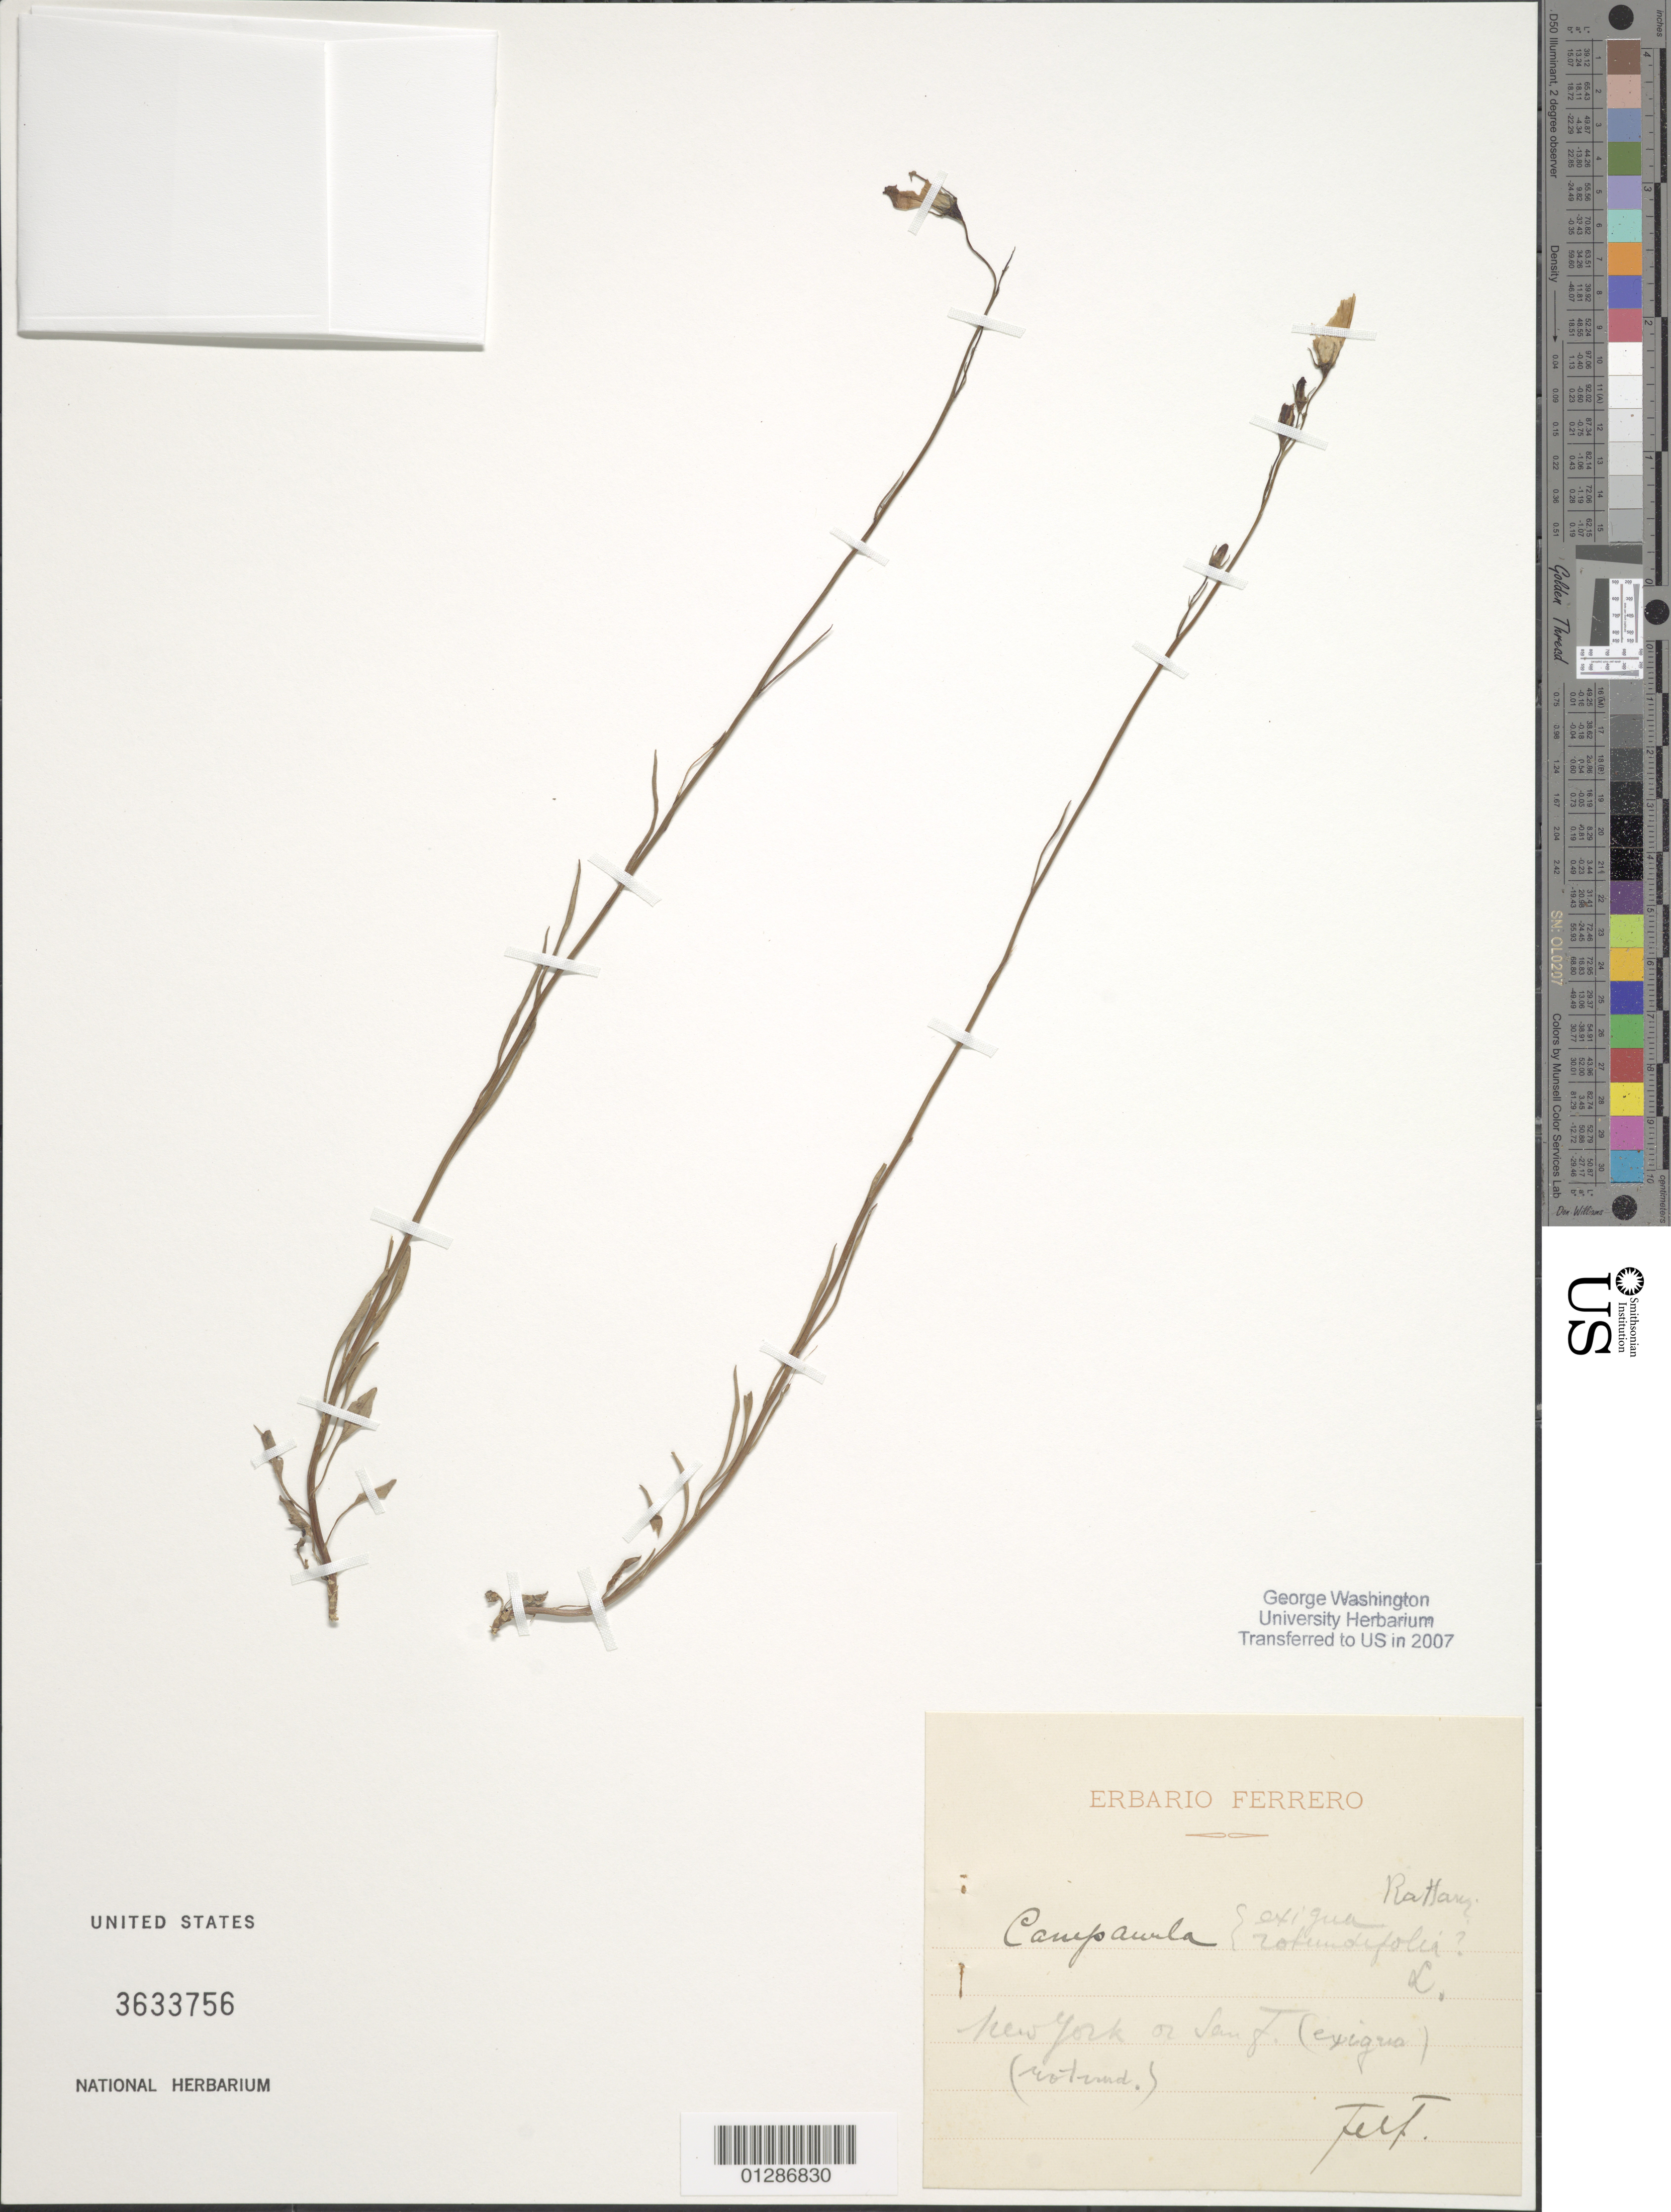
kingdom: Plantae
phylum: Tracheophyta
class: Magnoliopsida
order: Asterales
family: Campanulaceae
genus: Campanula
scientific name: Campanula exigua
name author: Rattan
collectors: Ferrero, --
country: United States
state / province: New York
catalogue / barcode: US 3633756